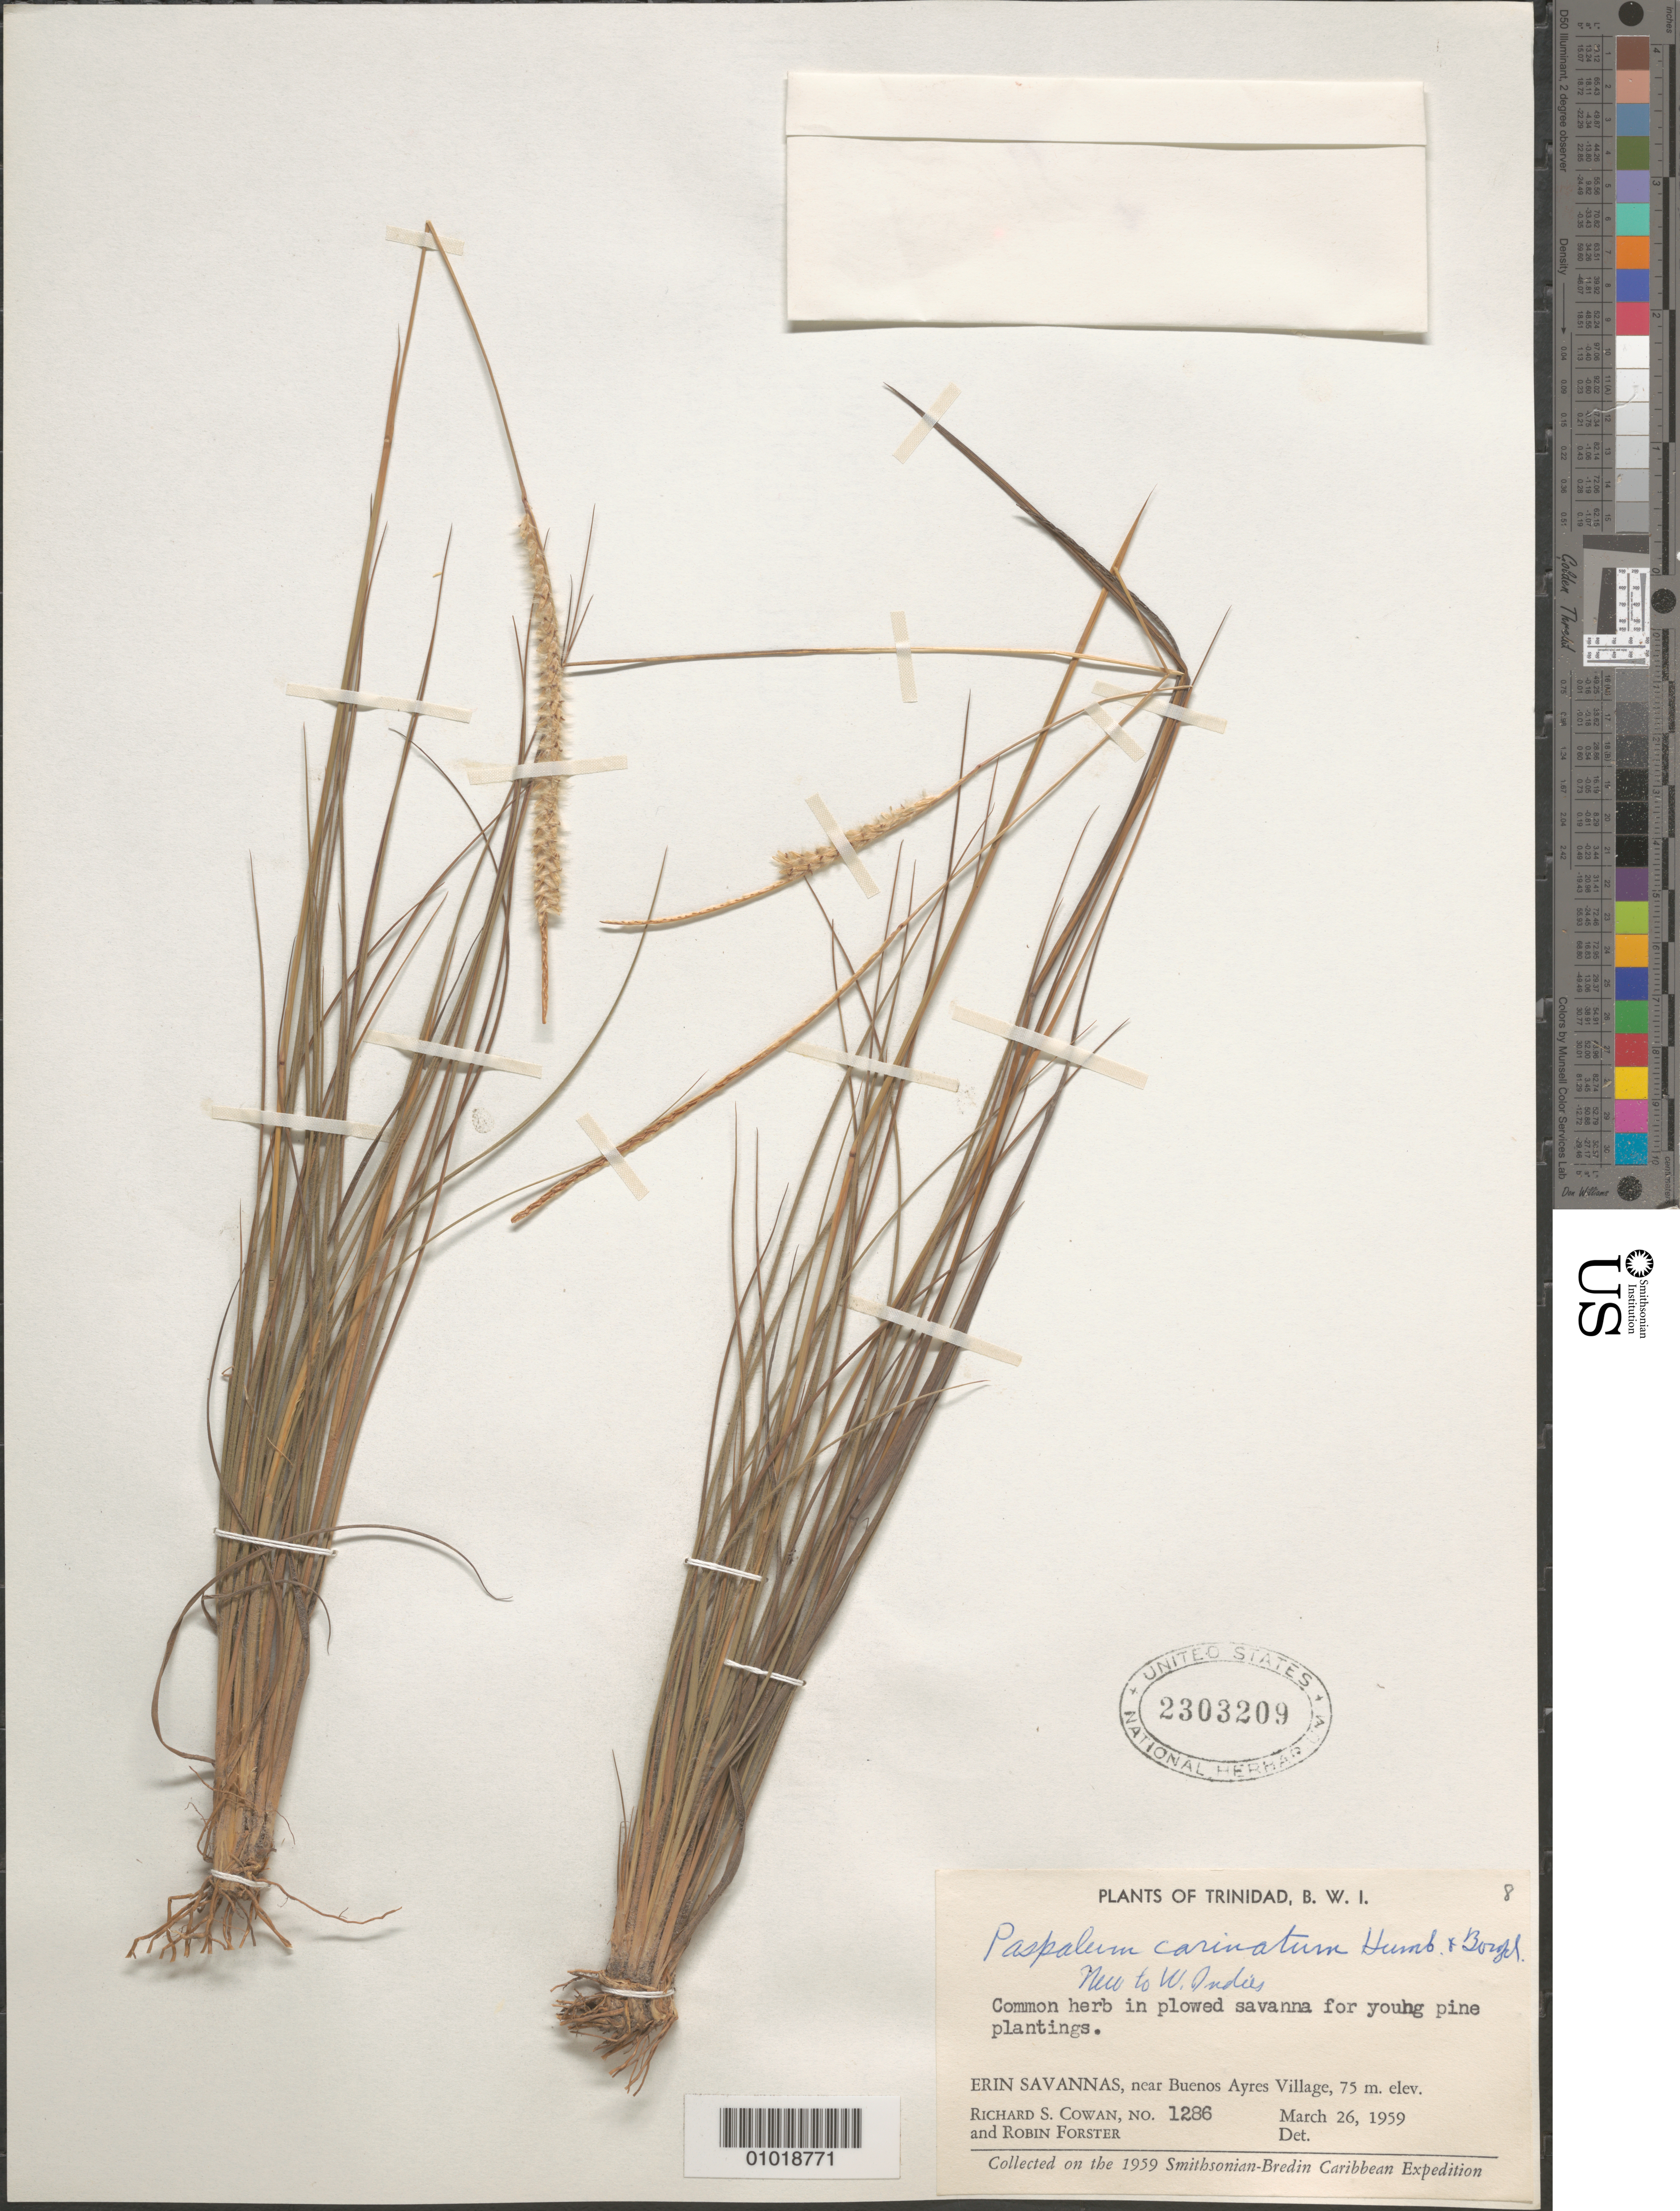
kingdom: Plantae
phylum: Tracheophyta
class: Liliopsida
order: Poales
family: Poaceae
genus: Paspalum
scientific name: Paspalum carinatum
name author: Humb. & Bonpl. ex Flüggé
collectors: R. S. Cowan & R. Forster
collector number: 1286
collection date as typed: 26 Mar 1959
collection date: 1959-03-26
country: Trinidad and Tobago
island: Trinidad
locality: ERin Savannas, near Buenos Ayres Village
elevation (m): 75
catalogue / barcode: US 2303209